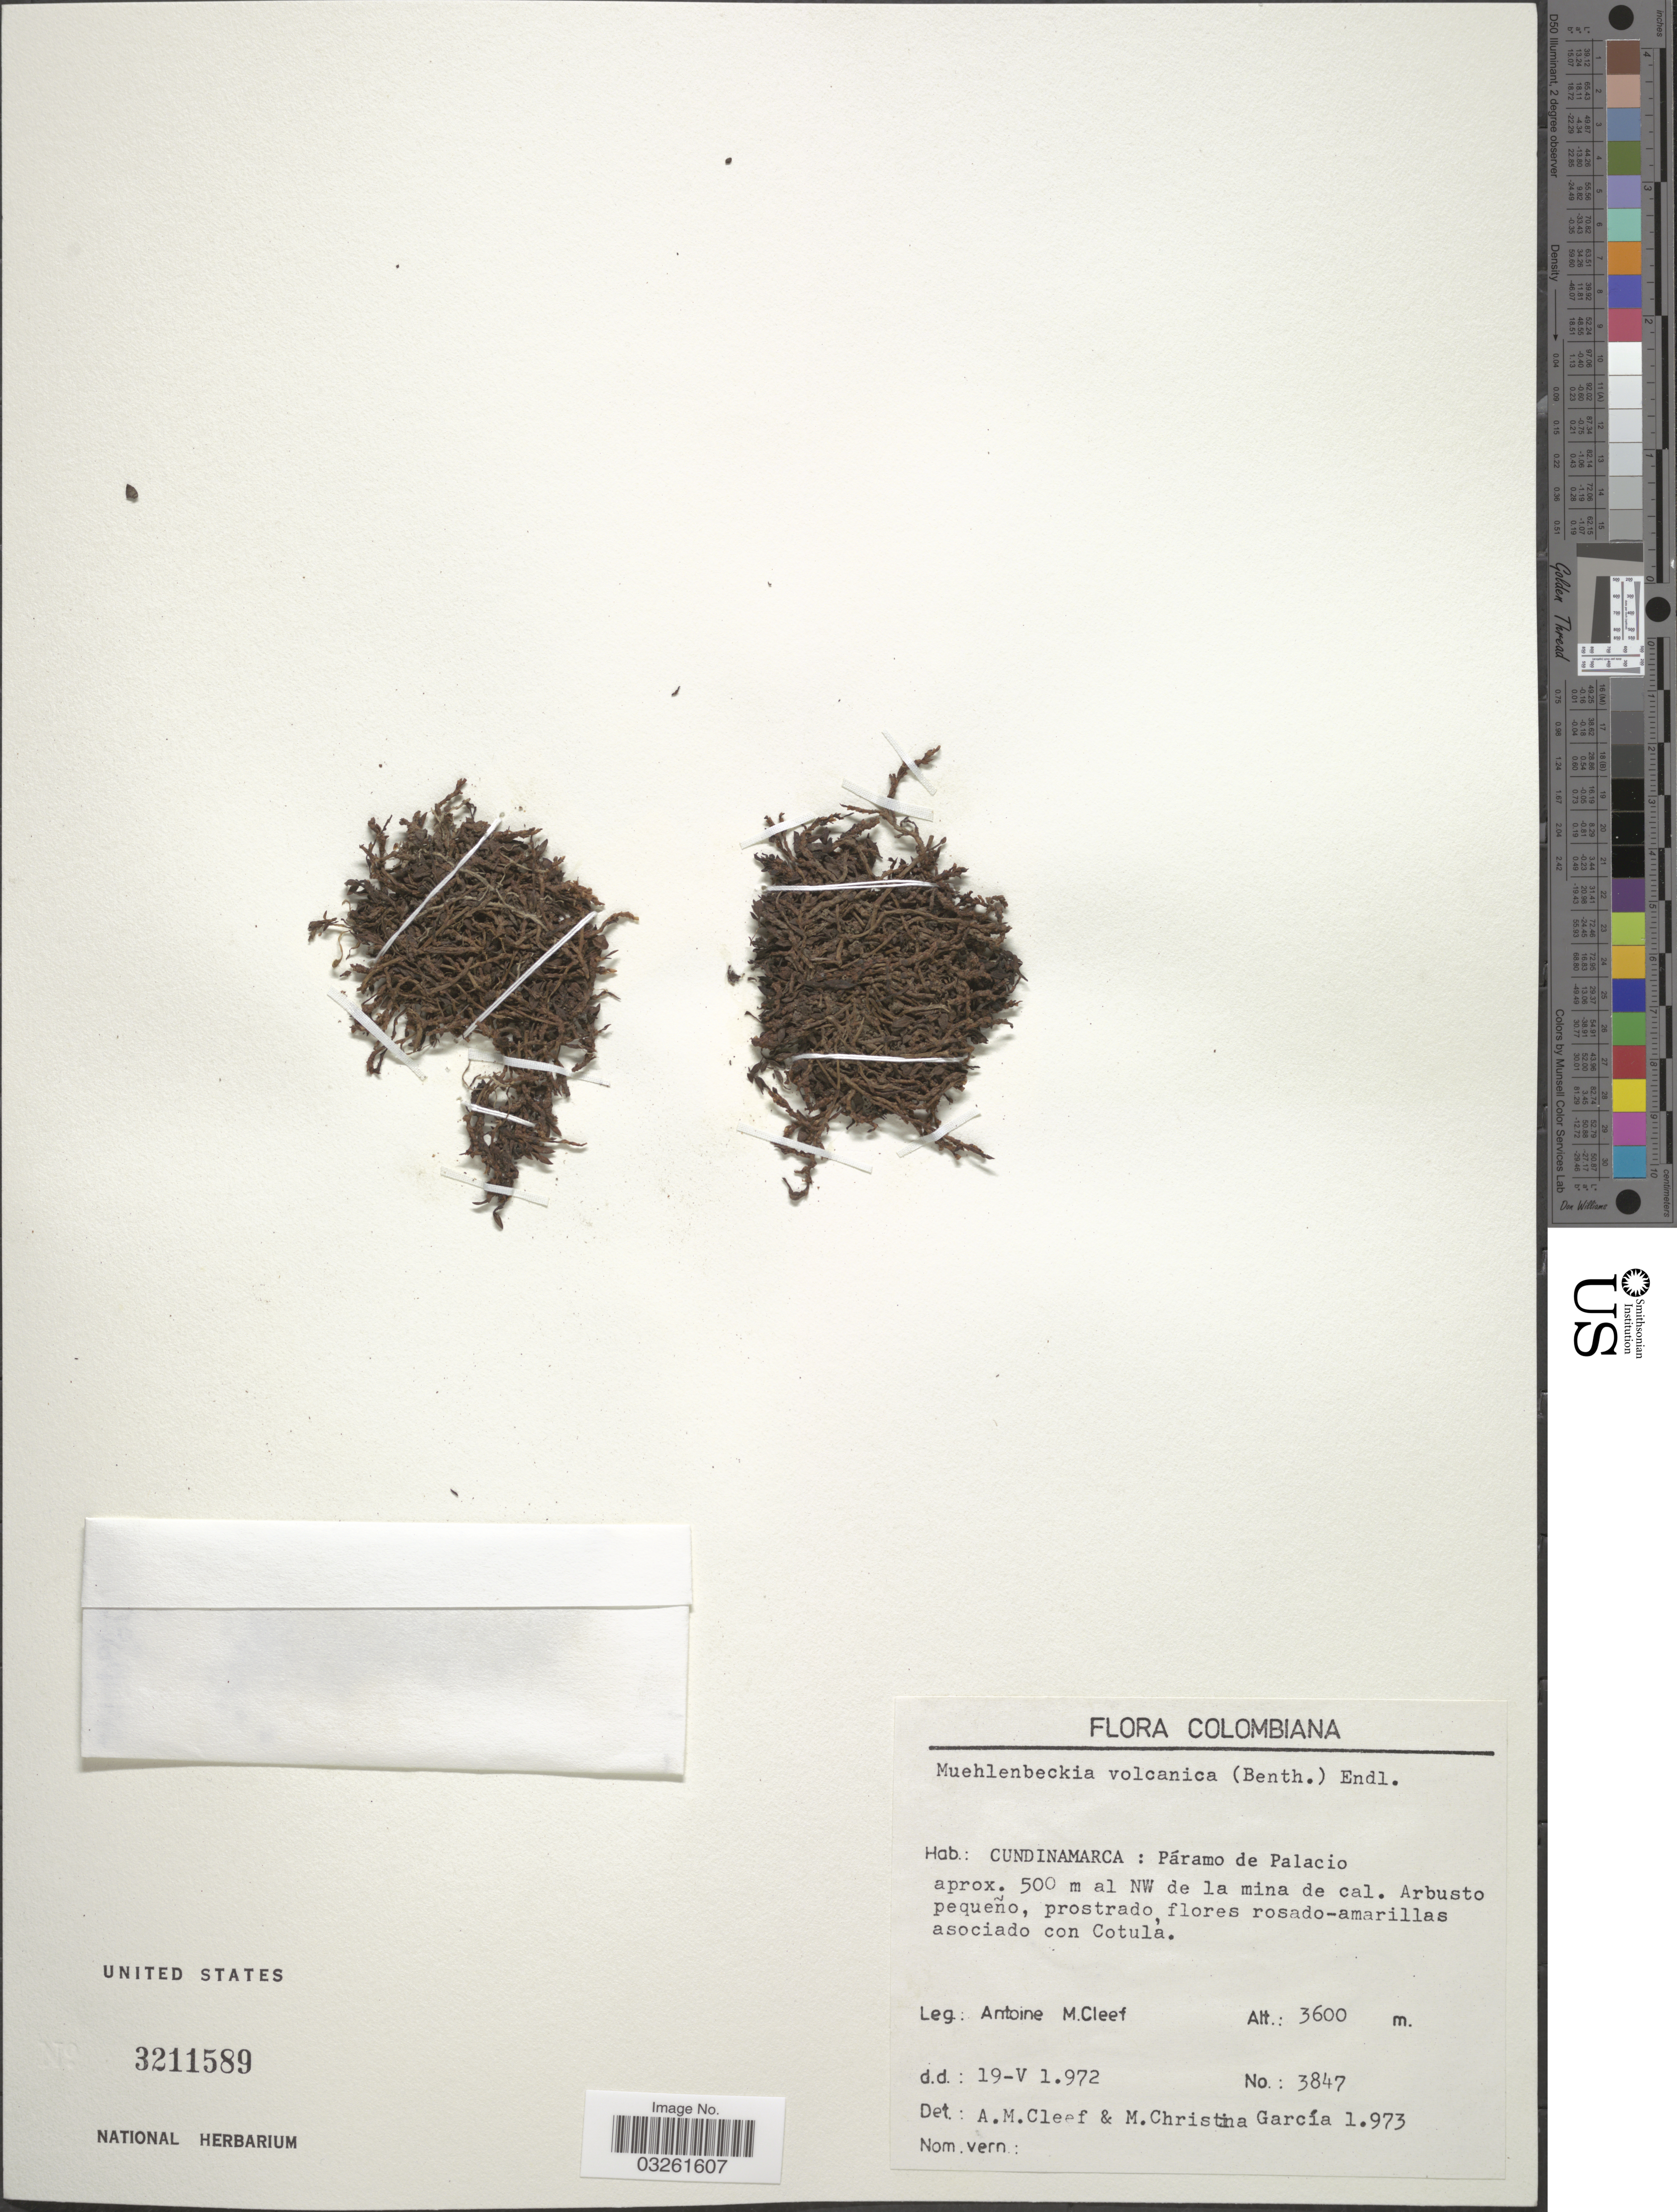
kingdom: Plantae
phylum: Tracheophyta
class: Magnoliopsida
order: Caryophyllales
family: Polygonaceae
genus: Muehlenbeckia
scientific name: Muehlenbeckia volcanica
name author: (Benth.) Endl.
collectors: A. M. Cleef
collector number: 3847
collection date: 1972-05-19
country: Colombia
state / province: Cundinamarca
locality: Páramo de Palacio aprox. 500 m al NW de la mina de cal.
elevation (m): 3600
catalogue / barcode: US 3211589